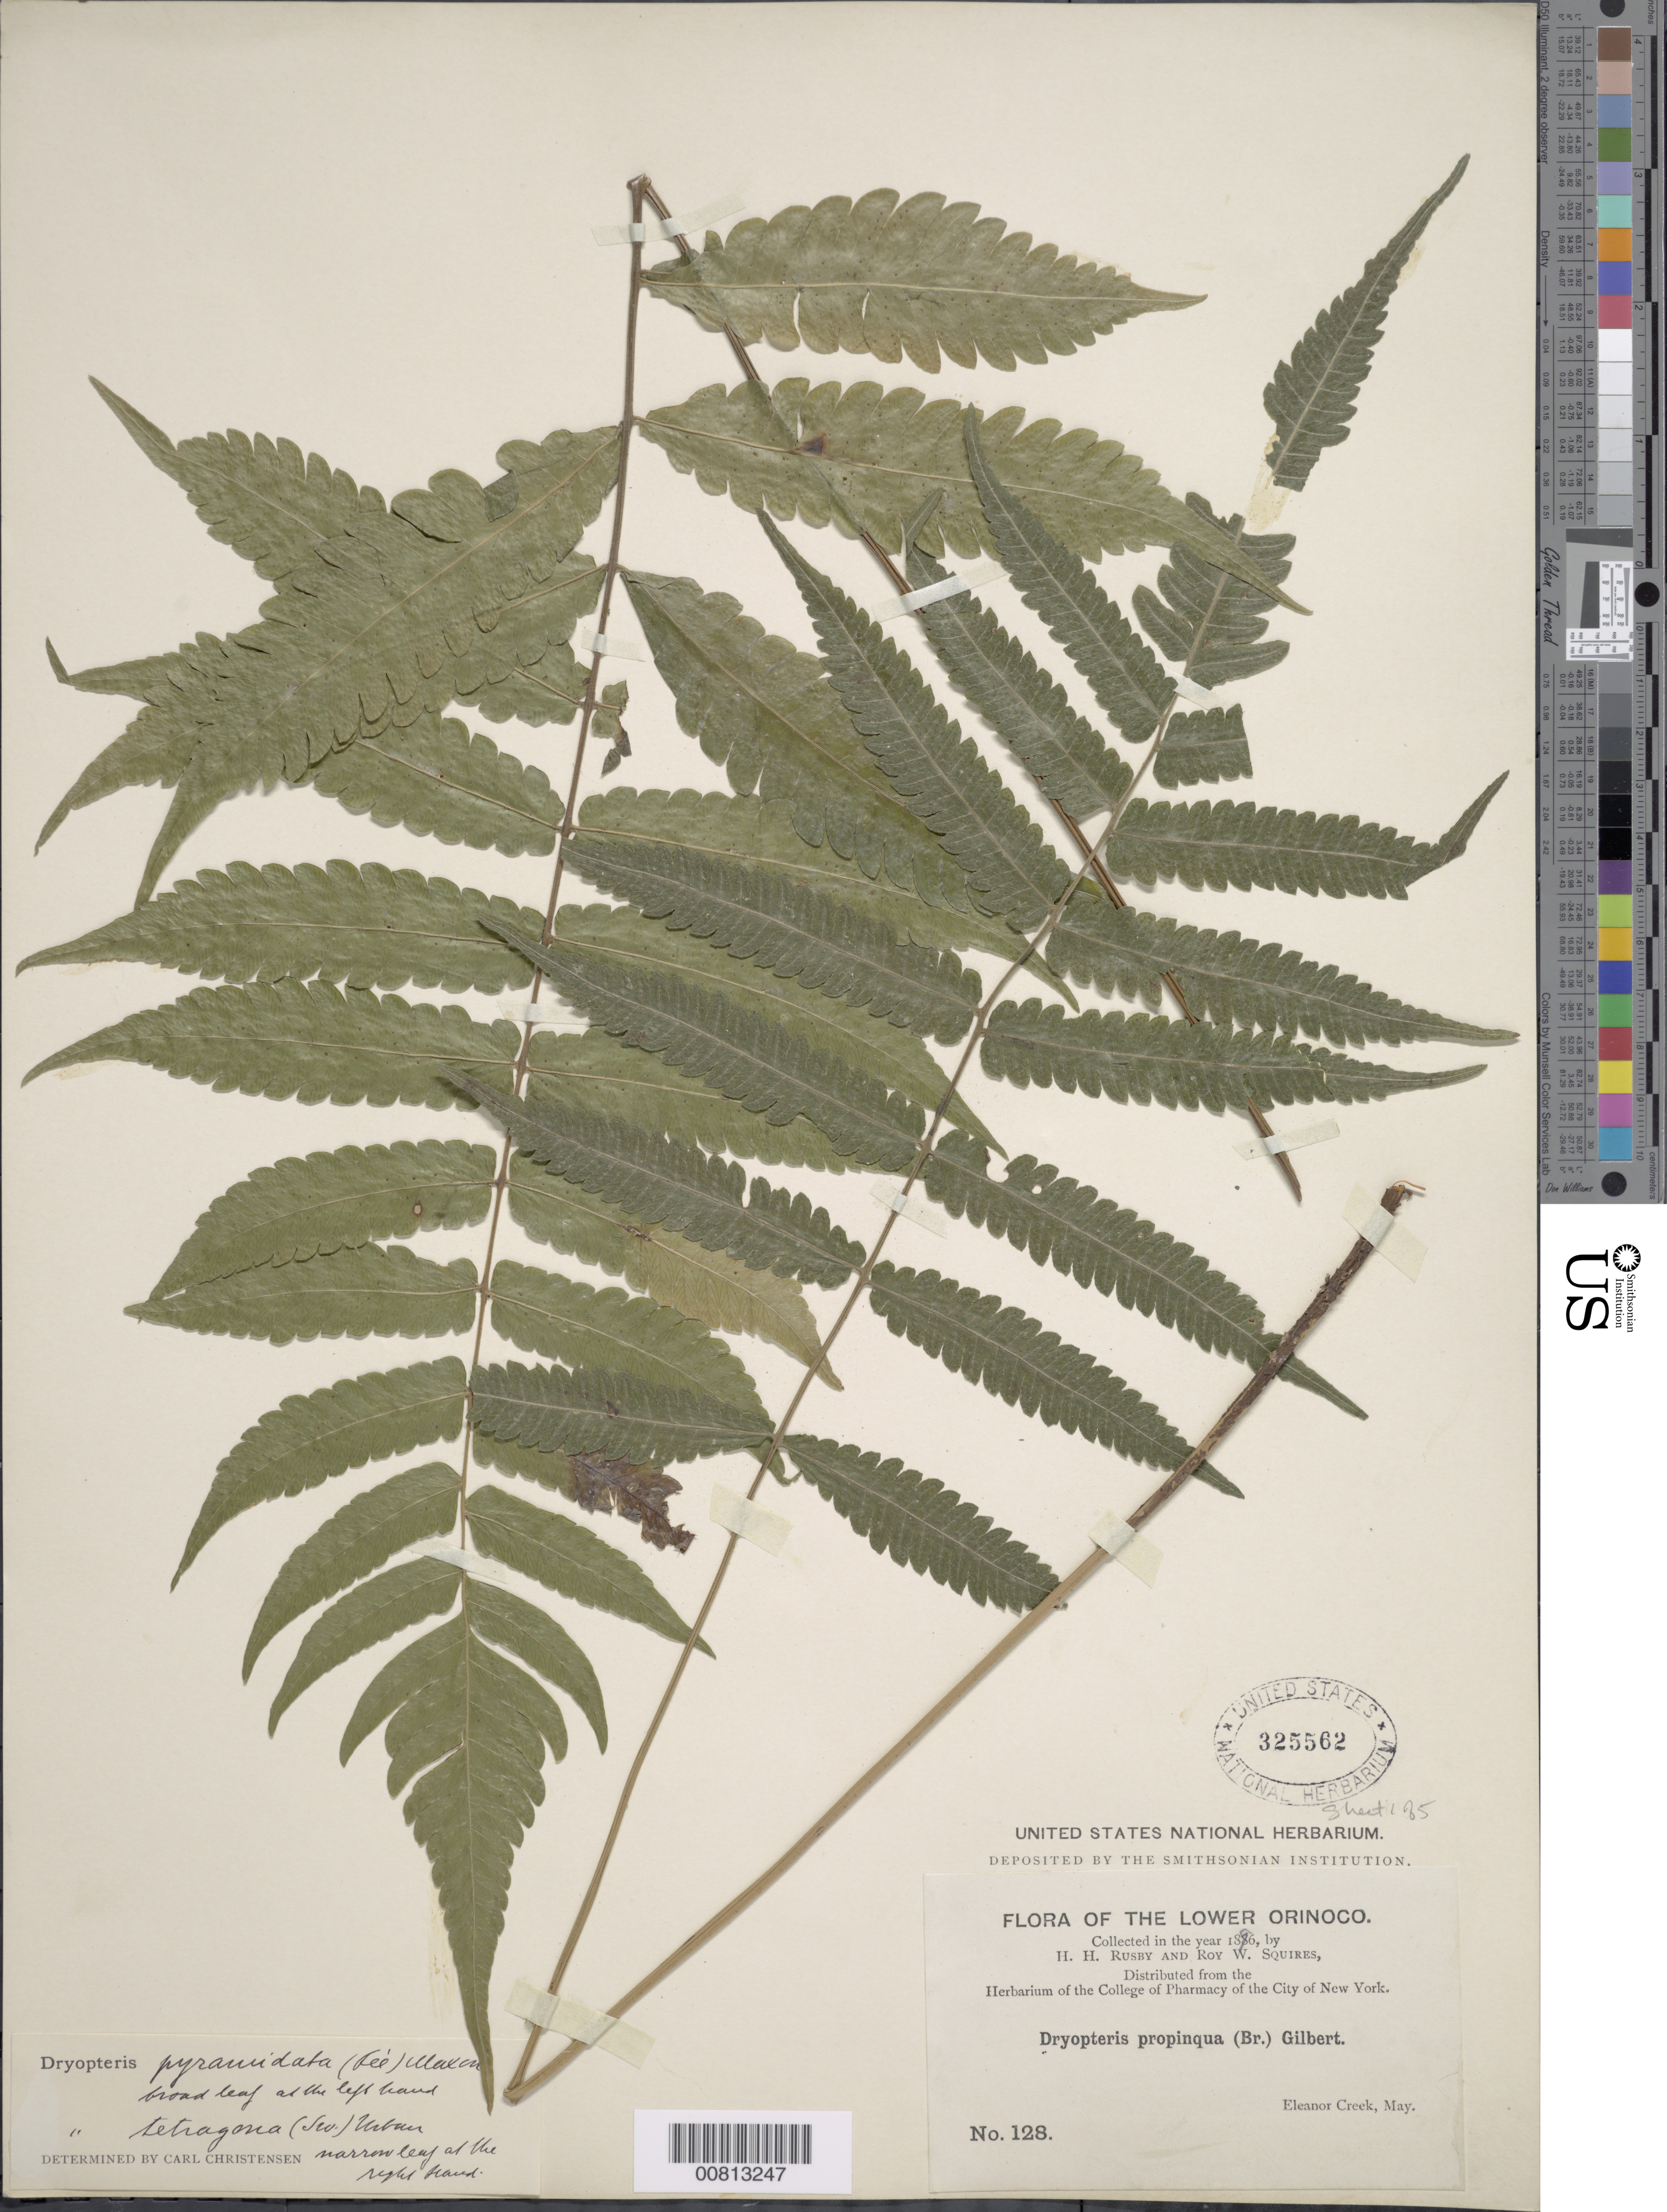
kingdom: Plantae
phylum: Tracheophyta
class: Polypodiopsida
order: Polypodiales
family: Thelypteridaceae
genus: Goniopteris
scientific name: Goniopteris pyramidata (Fée) comb. nov., ined 2015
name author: (Fée)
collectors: H. H. Rusby & R. Squires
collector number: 128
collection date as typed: May 1896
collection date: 1896-05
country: Venezuela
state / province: Delta Amacuro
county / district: Antonio Díaz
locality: Lower Orinoco, Eleanor Creek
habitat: Deep forest, sandy banks of creek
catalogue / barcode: US 325562